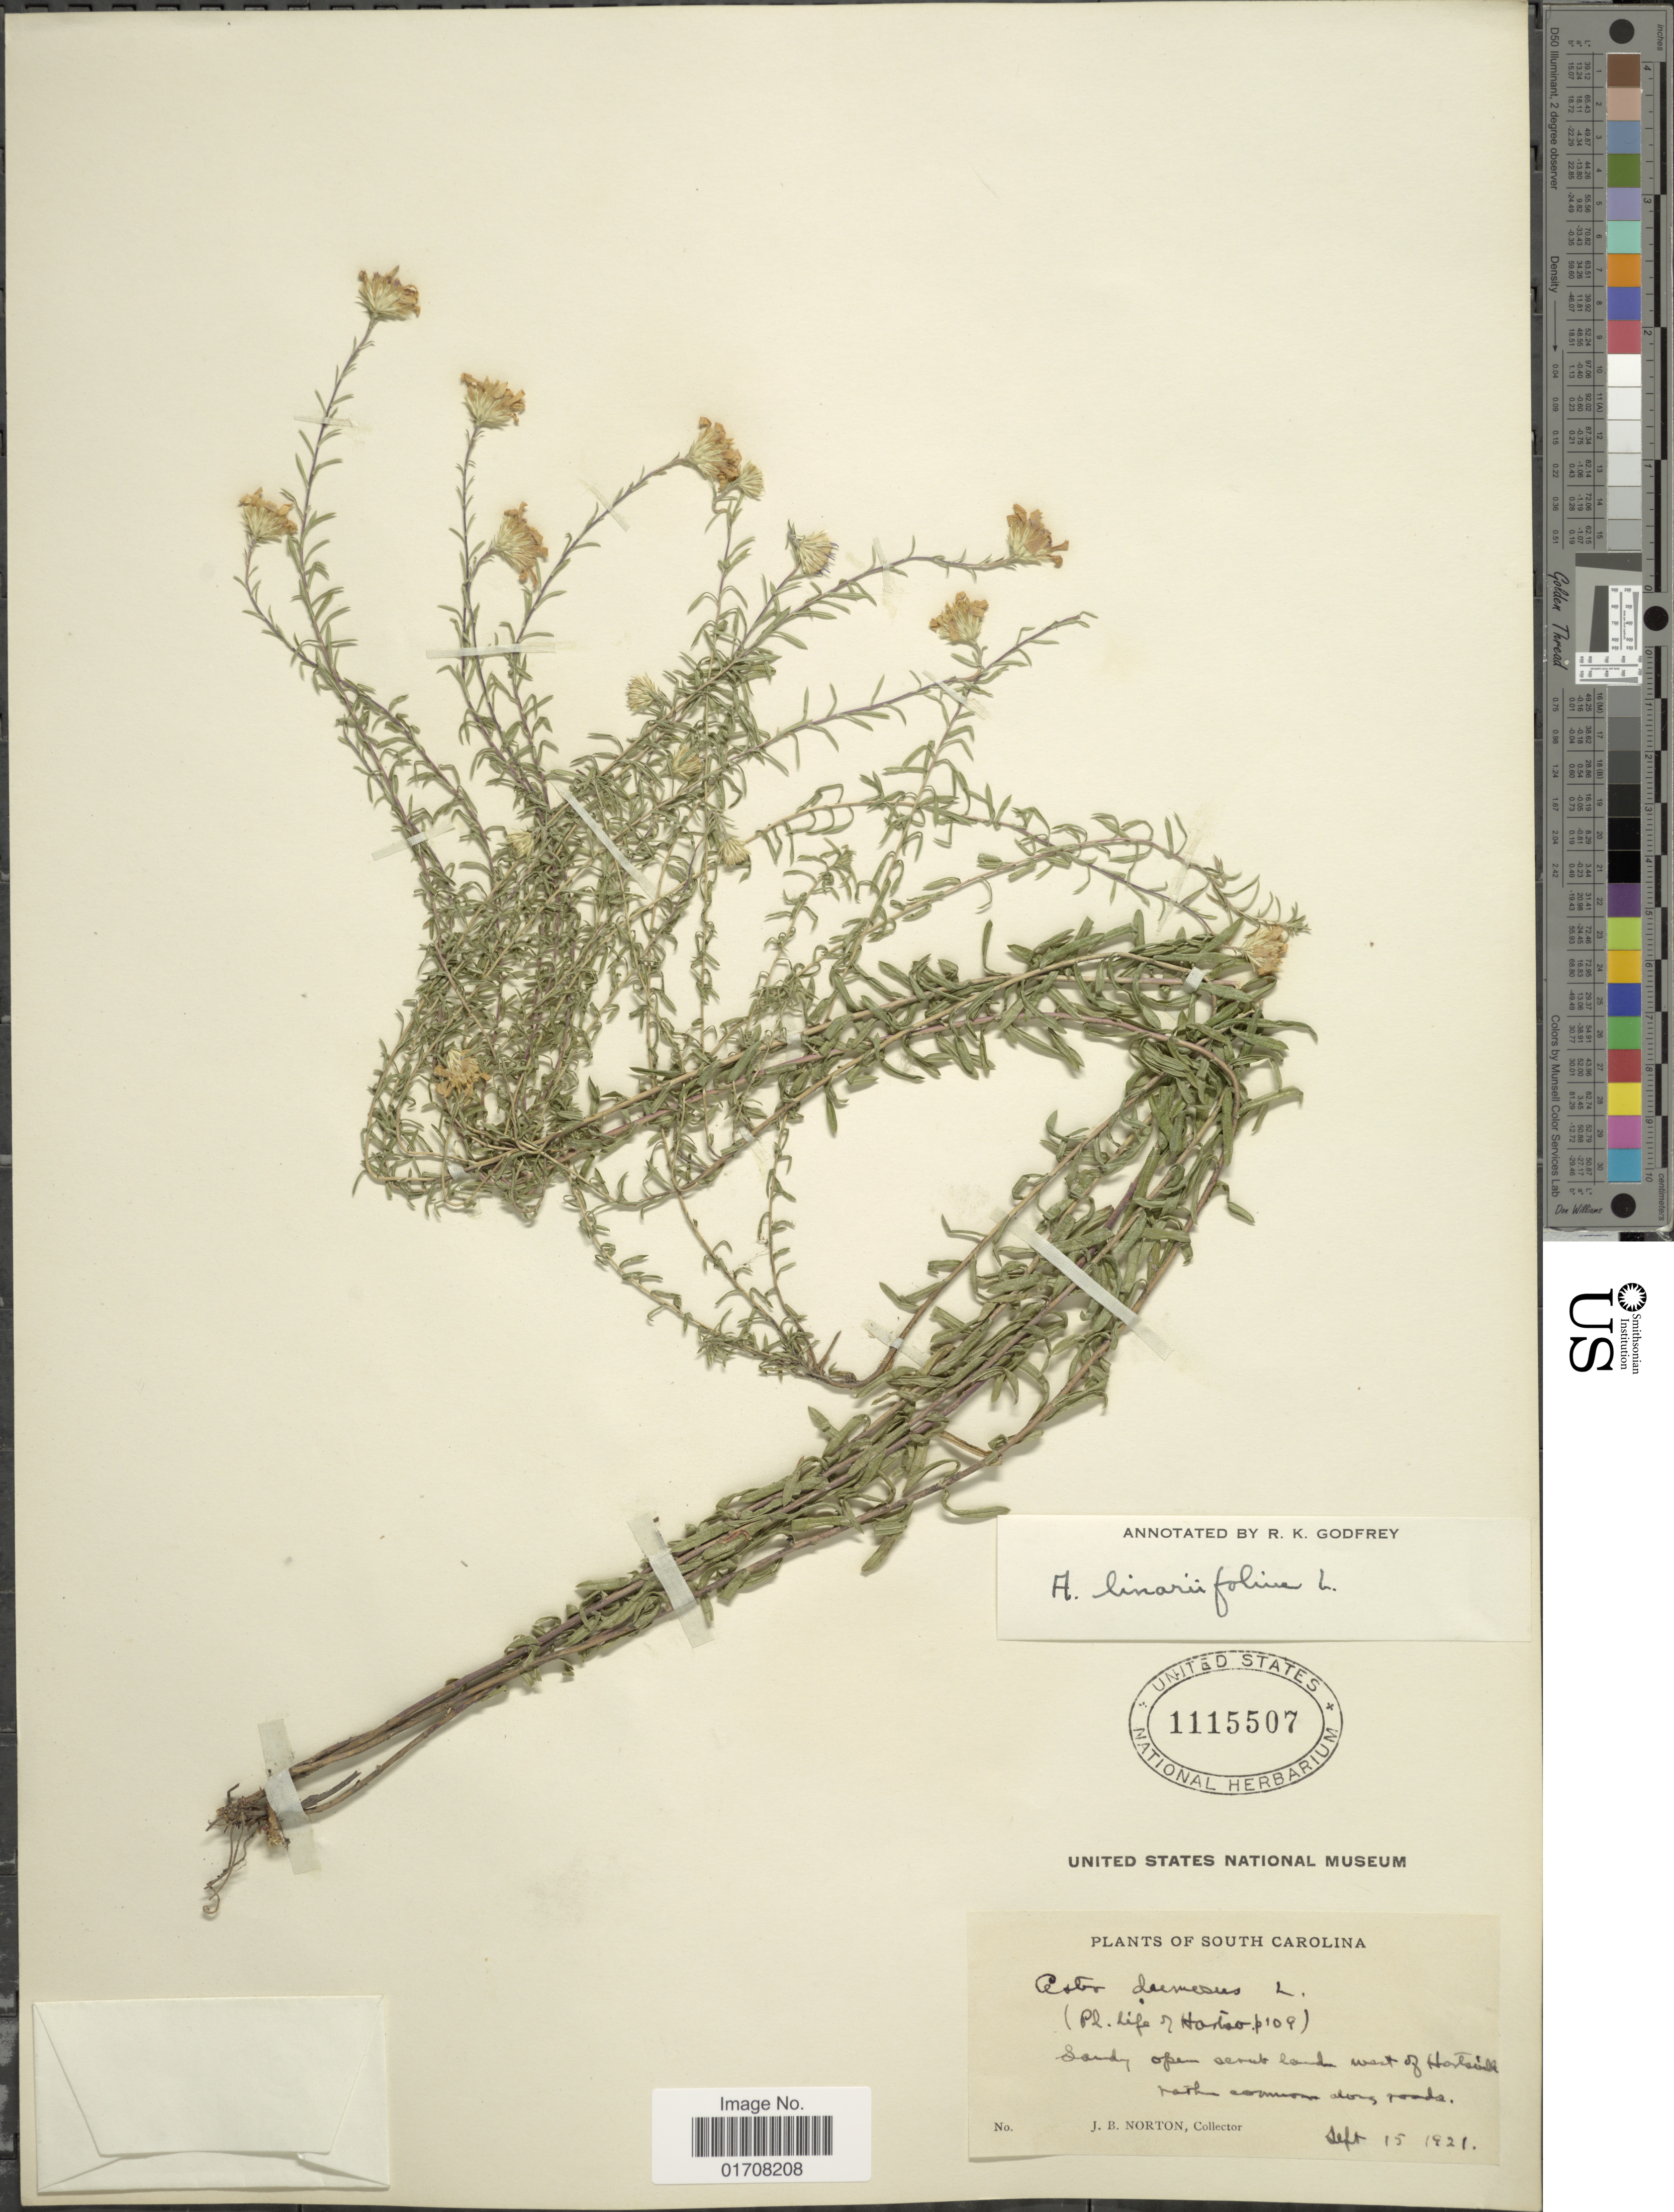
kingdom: Plantae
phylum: Tracheophyta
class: Magnoliopsida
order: Asterales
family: Asteraceae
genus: Ionactis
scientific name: Ionactis linariifolia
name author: (L.) Greene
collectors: J. B. Norton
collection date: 1921-09-15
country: United States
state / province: South Carolina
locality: West of Hortsville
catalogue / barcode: US 1115507